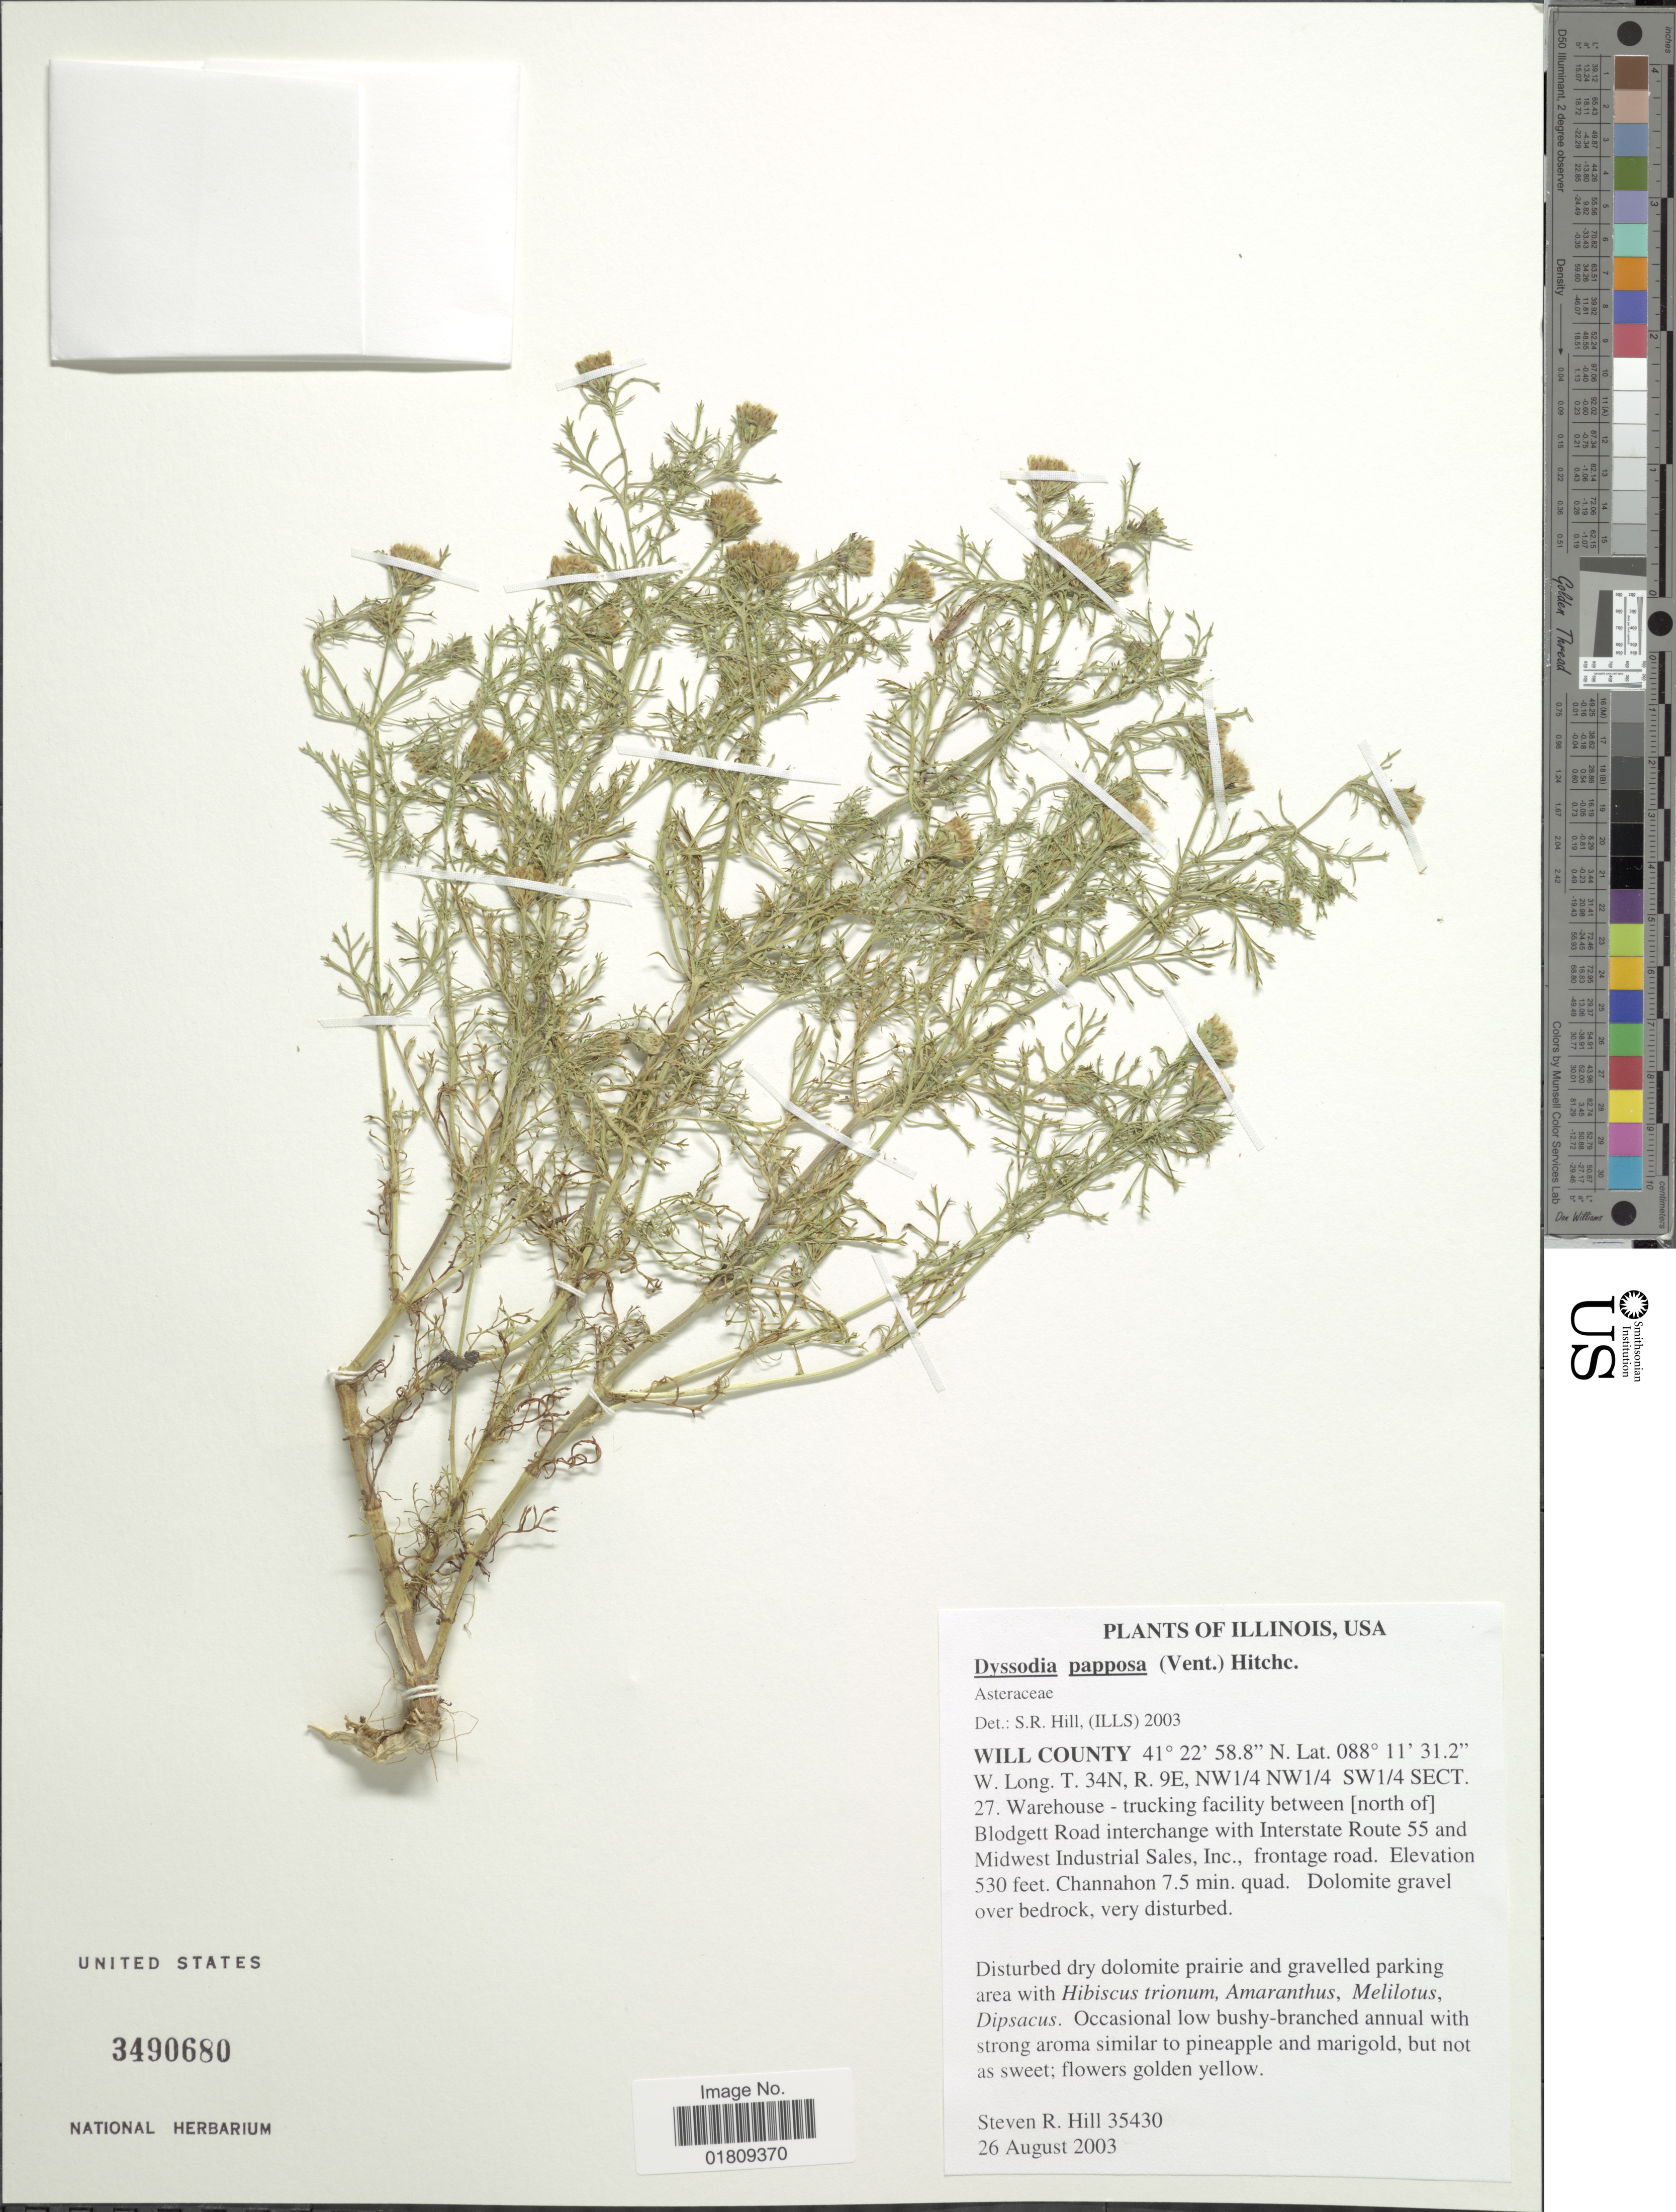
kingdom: Plantae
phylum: Tracheophyta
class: Magnoliopsida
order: Asterales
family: Asteraceae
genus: Dyssodia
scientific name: Dyssodia papposa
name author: (Vent.) Hitchc.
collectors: S. R. Hill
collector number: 35430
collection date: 2003-08-26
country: United States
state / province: Illinois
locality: Will County, T.34N, R. 9E, NW 1/4 NW1/4 SW1/4 SECT. 27 Warehouse-trucking facility between (north of) Blodgett Road interchange with INterstate Route 55 and Midwest Industrial Sales, Inc. frontage road, Channahon 7.5 min. quad.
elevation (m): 162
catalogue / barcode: US 3490680